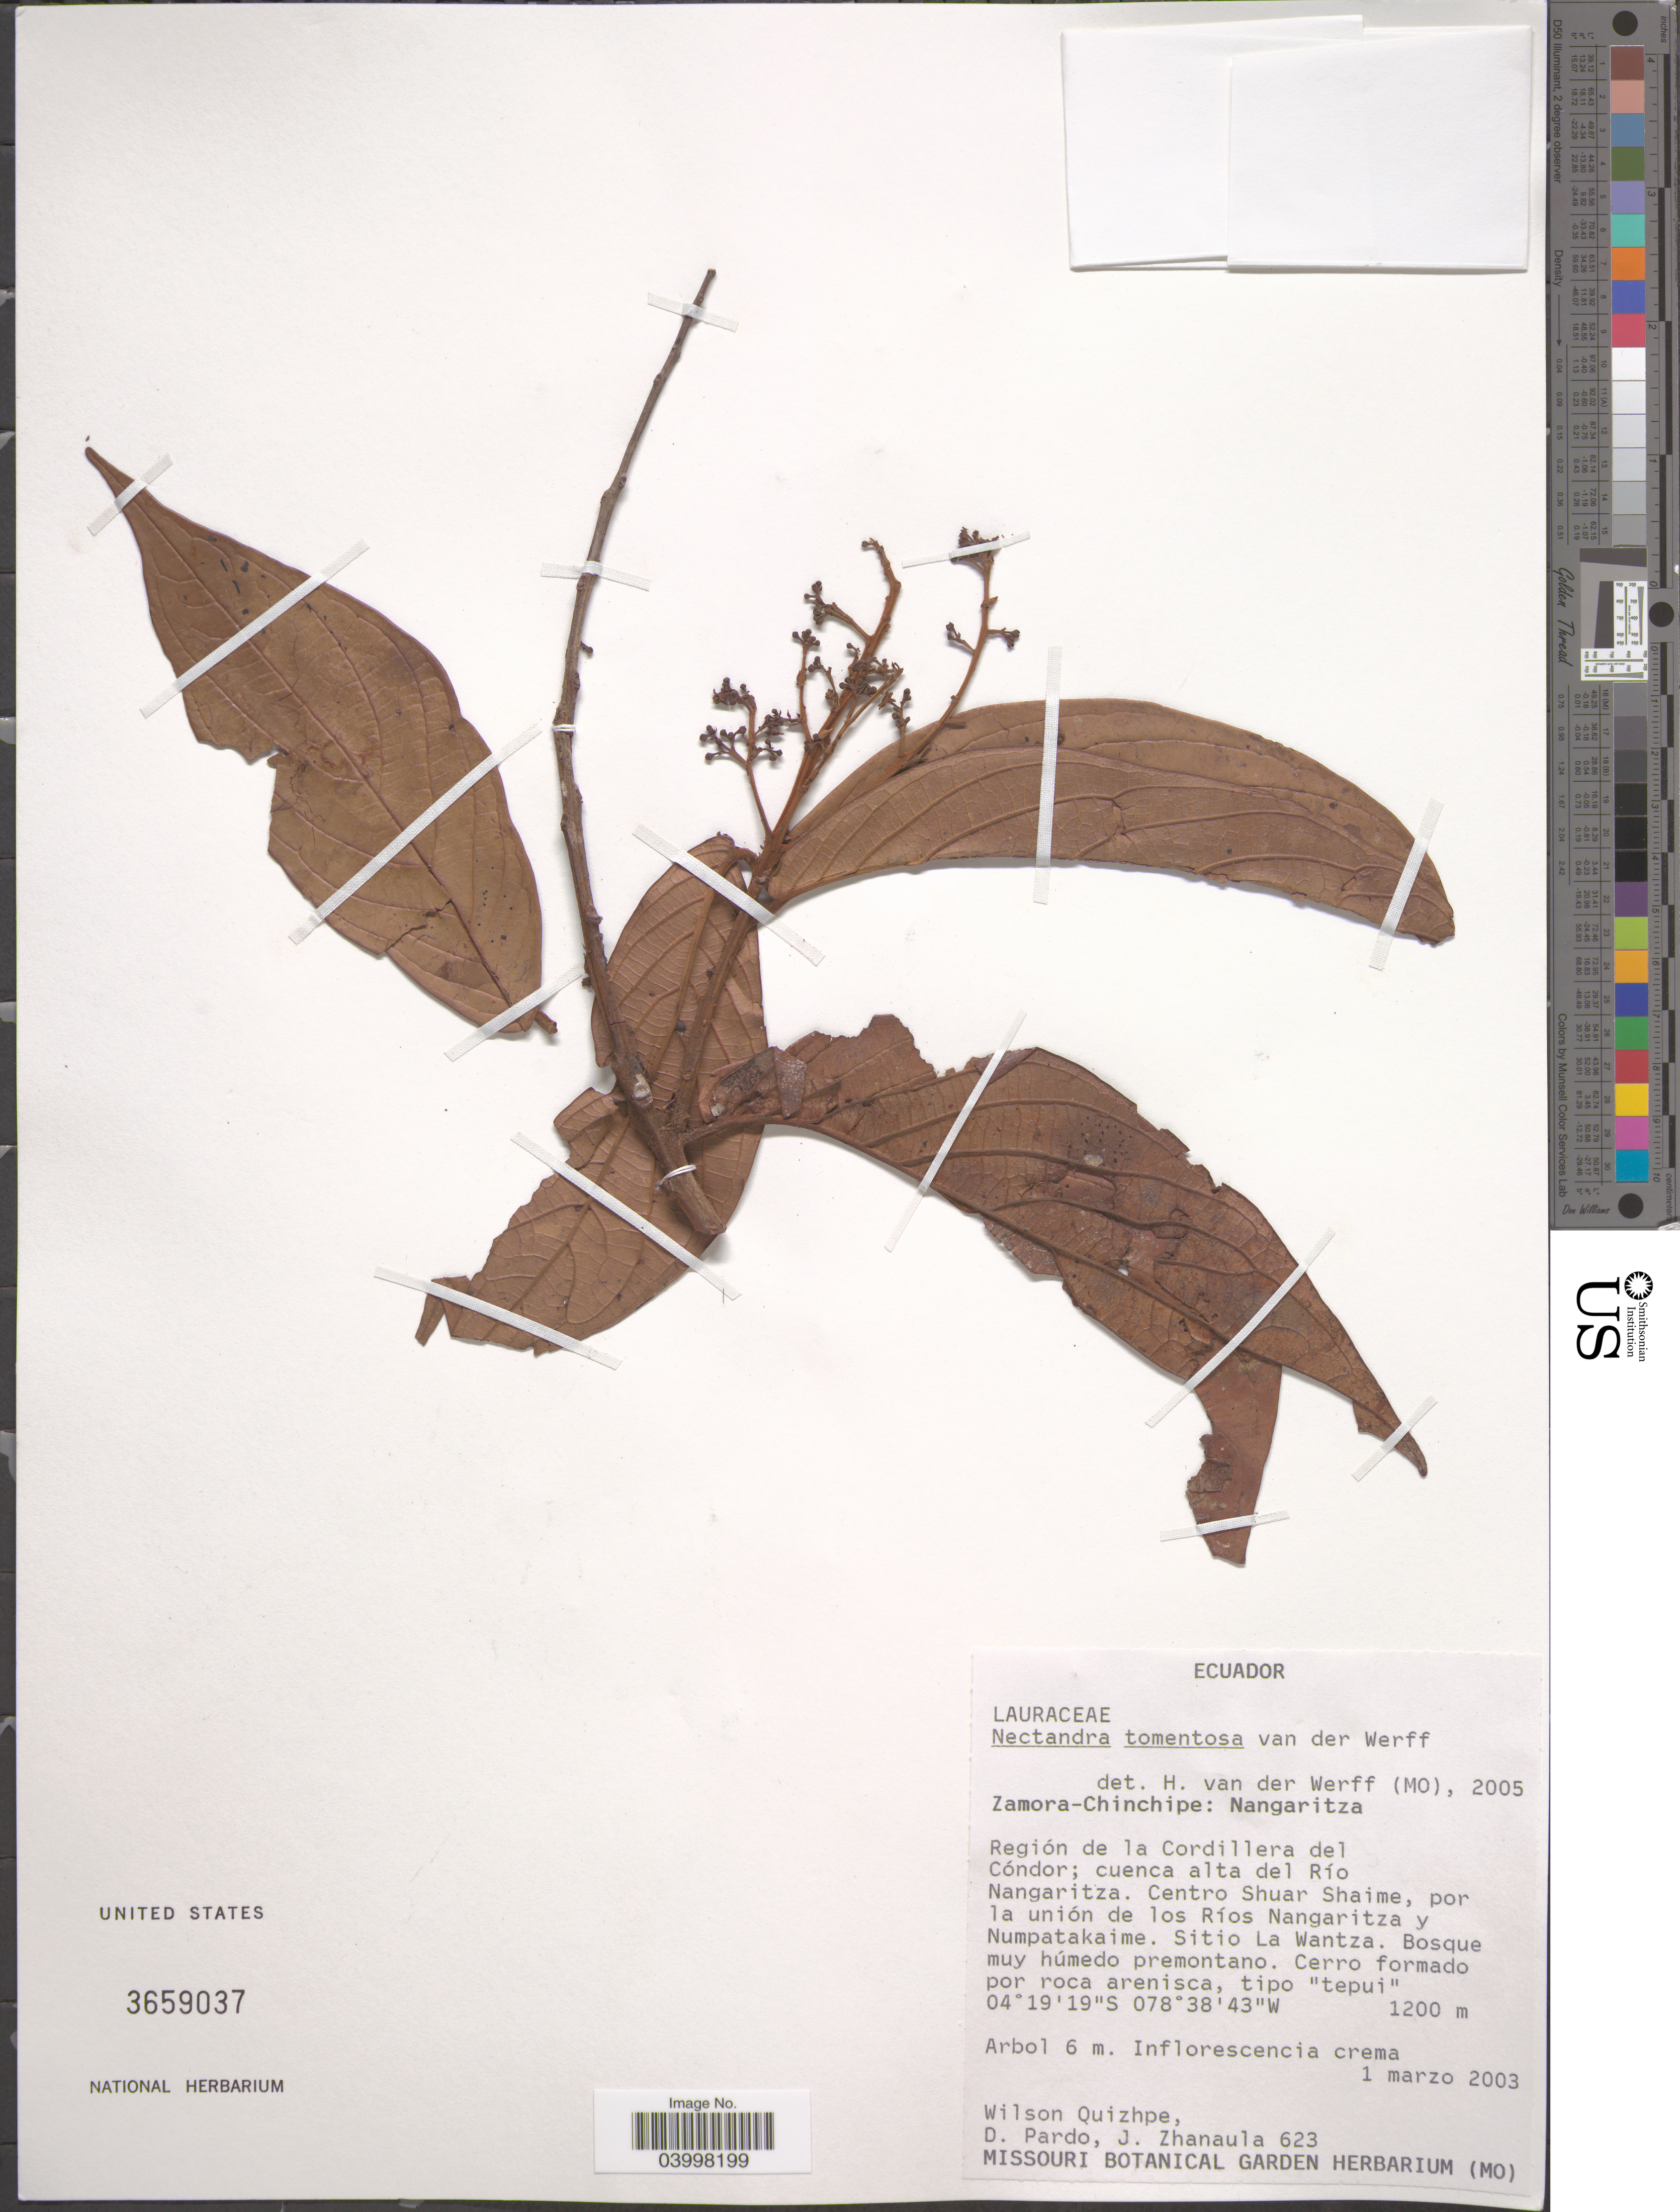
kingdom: Plantae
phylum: Tracheophyta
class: Magnoliopsida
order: Laurales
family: Lauraceae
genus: Nectandra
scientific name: Nectandra tomentosa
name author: van der Werff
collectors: W. Quizhpe, D. Pardo & J. Zhanaula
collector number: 623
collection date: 2003-03-01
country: Ecuador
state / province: Zamora-Chinchipe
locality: Nangaritza. Región de la Cordillera del Cóndor; cuenca alta del Río Nangaritza. Centro Shuar Shaime, por la unión de los Ríos Nangaritza y Numpatakaime. Sitio La Wantza.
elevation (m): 1200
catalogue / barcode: US 3659037